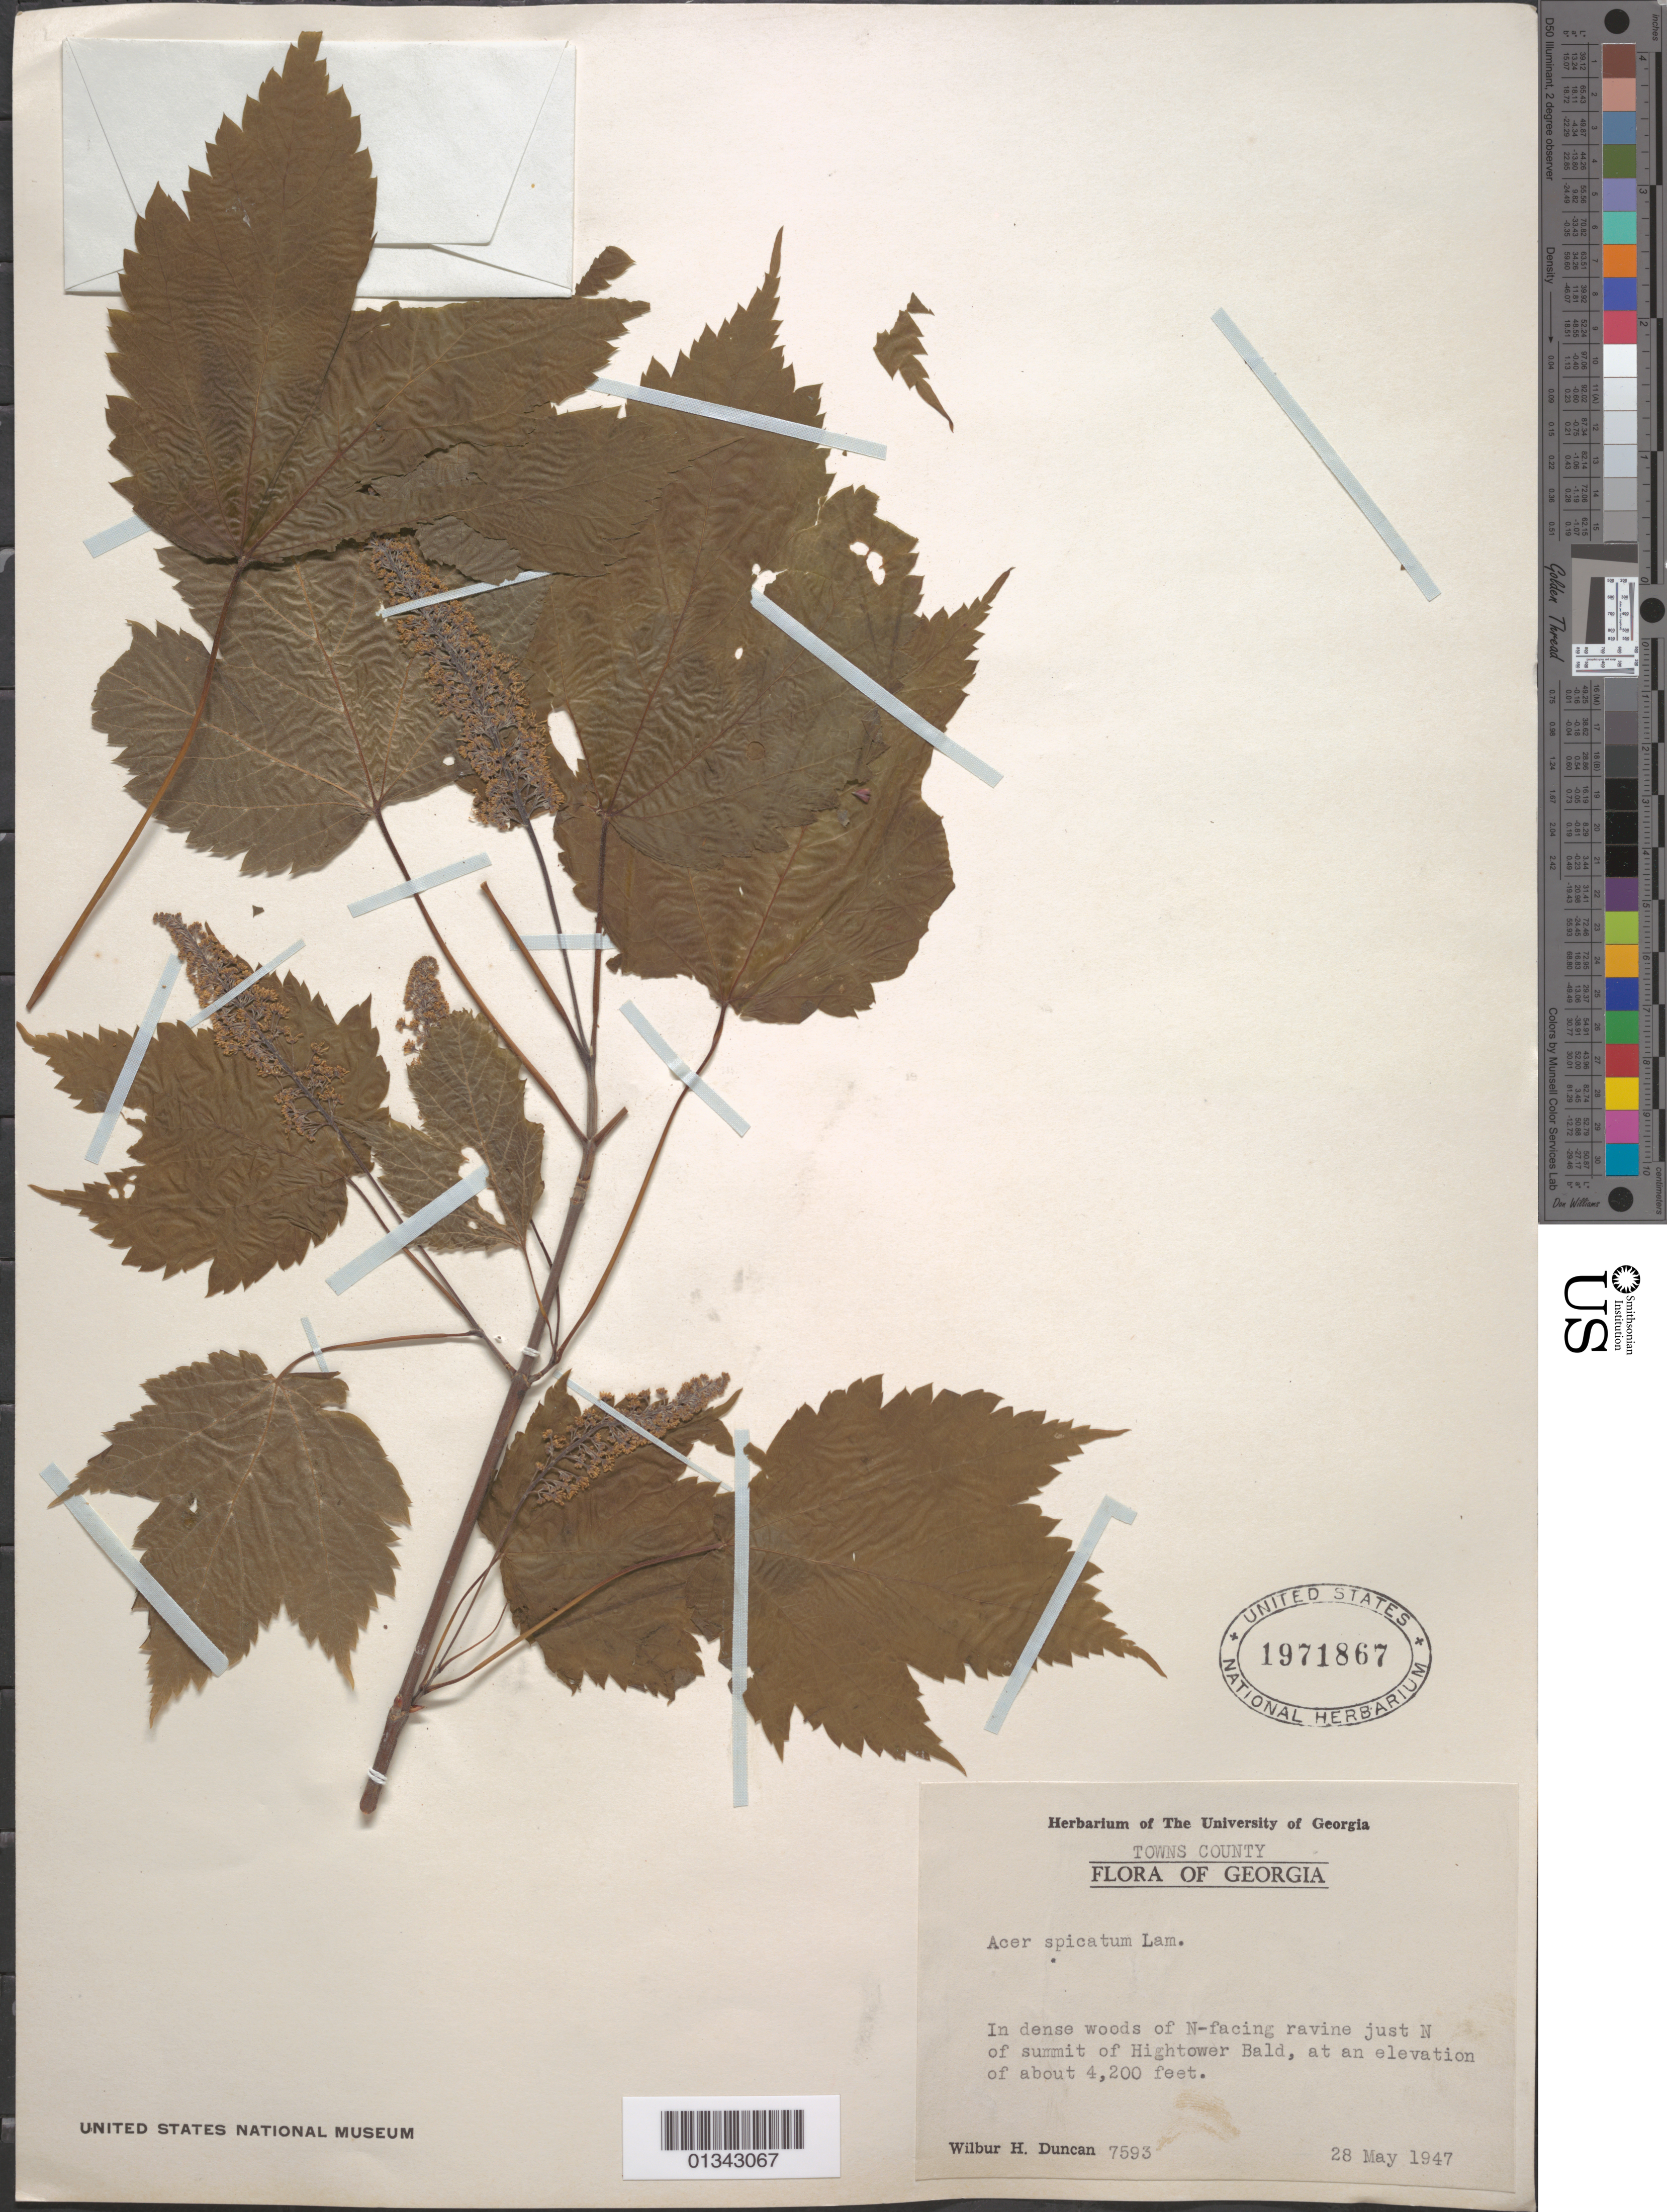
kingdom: Plantae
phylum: Tracheophyta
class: Magnoliopsida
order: Sapindales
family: Sapindaceae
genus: Acer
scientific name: Acer spicatum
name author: Lam.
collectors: W. H. Duncan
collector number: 7593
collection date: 1947-05-28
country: United States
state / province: Georgia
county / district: Towns County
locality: Towns County, N-facing ravine just N of summit of Hightower Bald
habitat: N-facing ravine just N of summit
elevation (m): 1280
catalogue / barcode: US 1971867